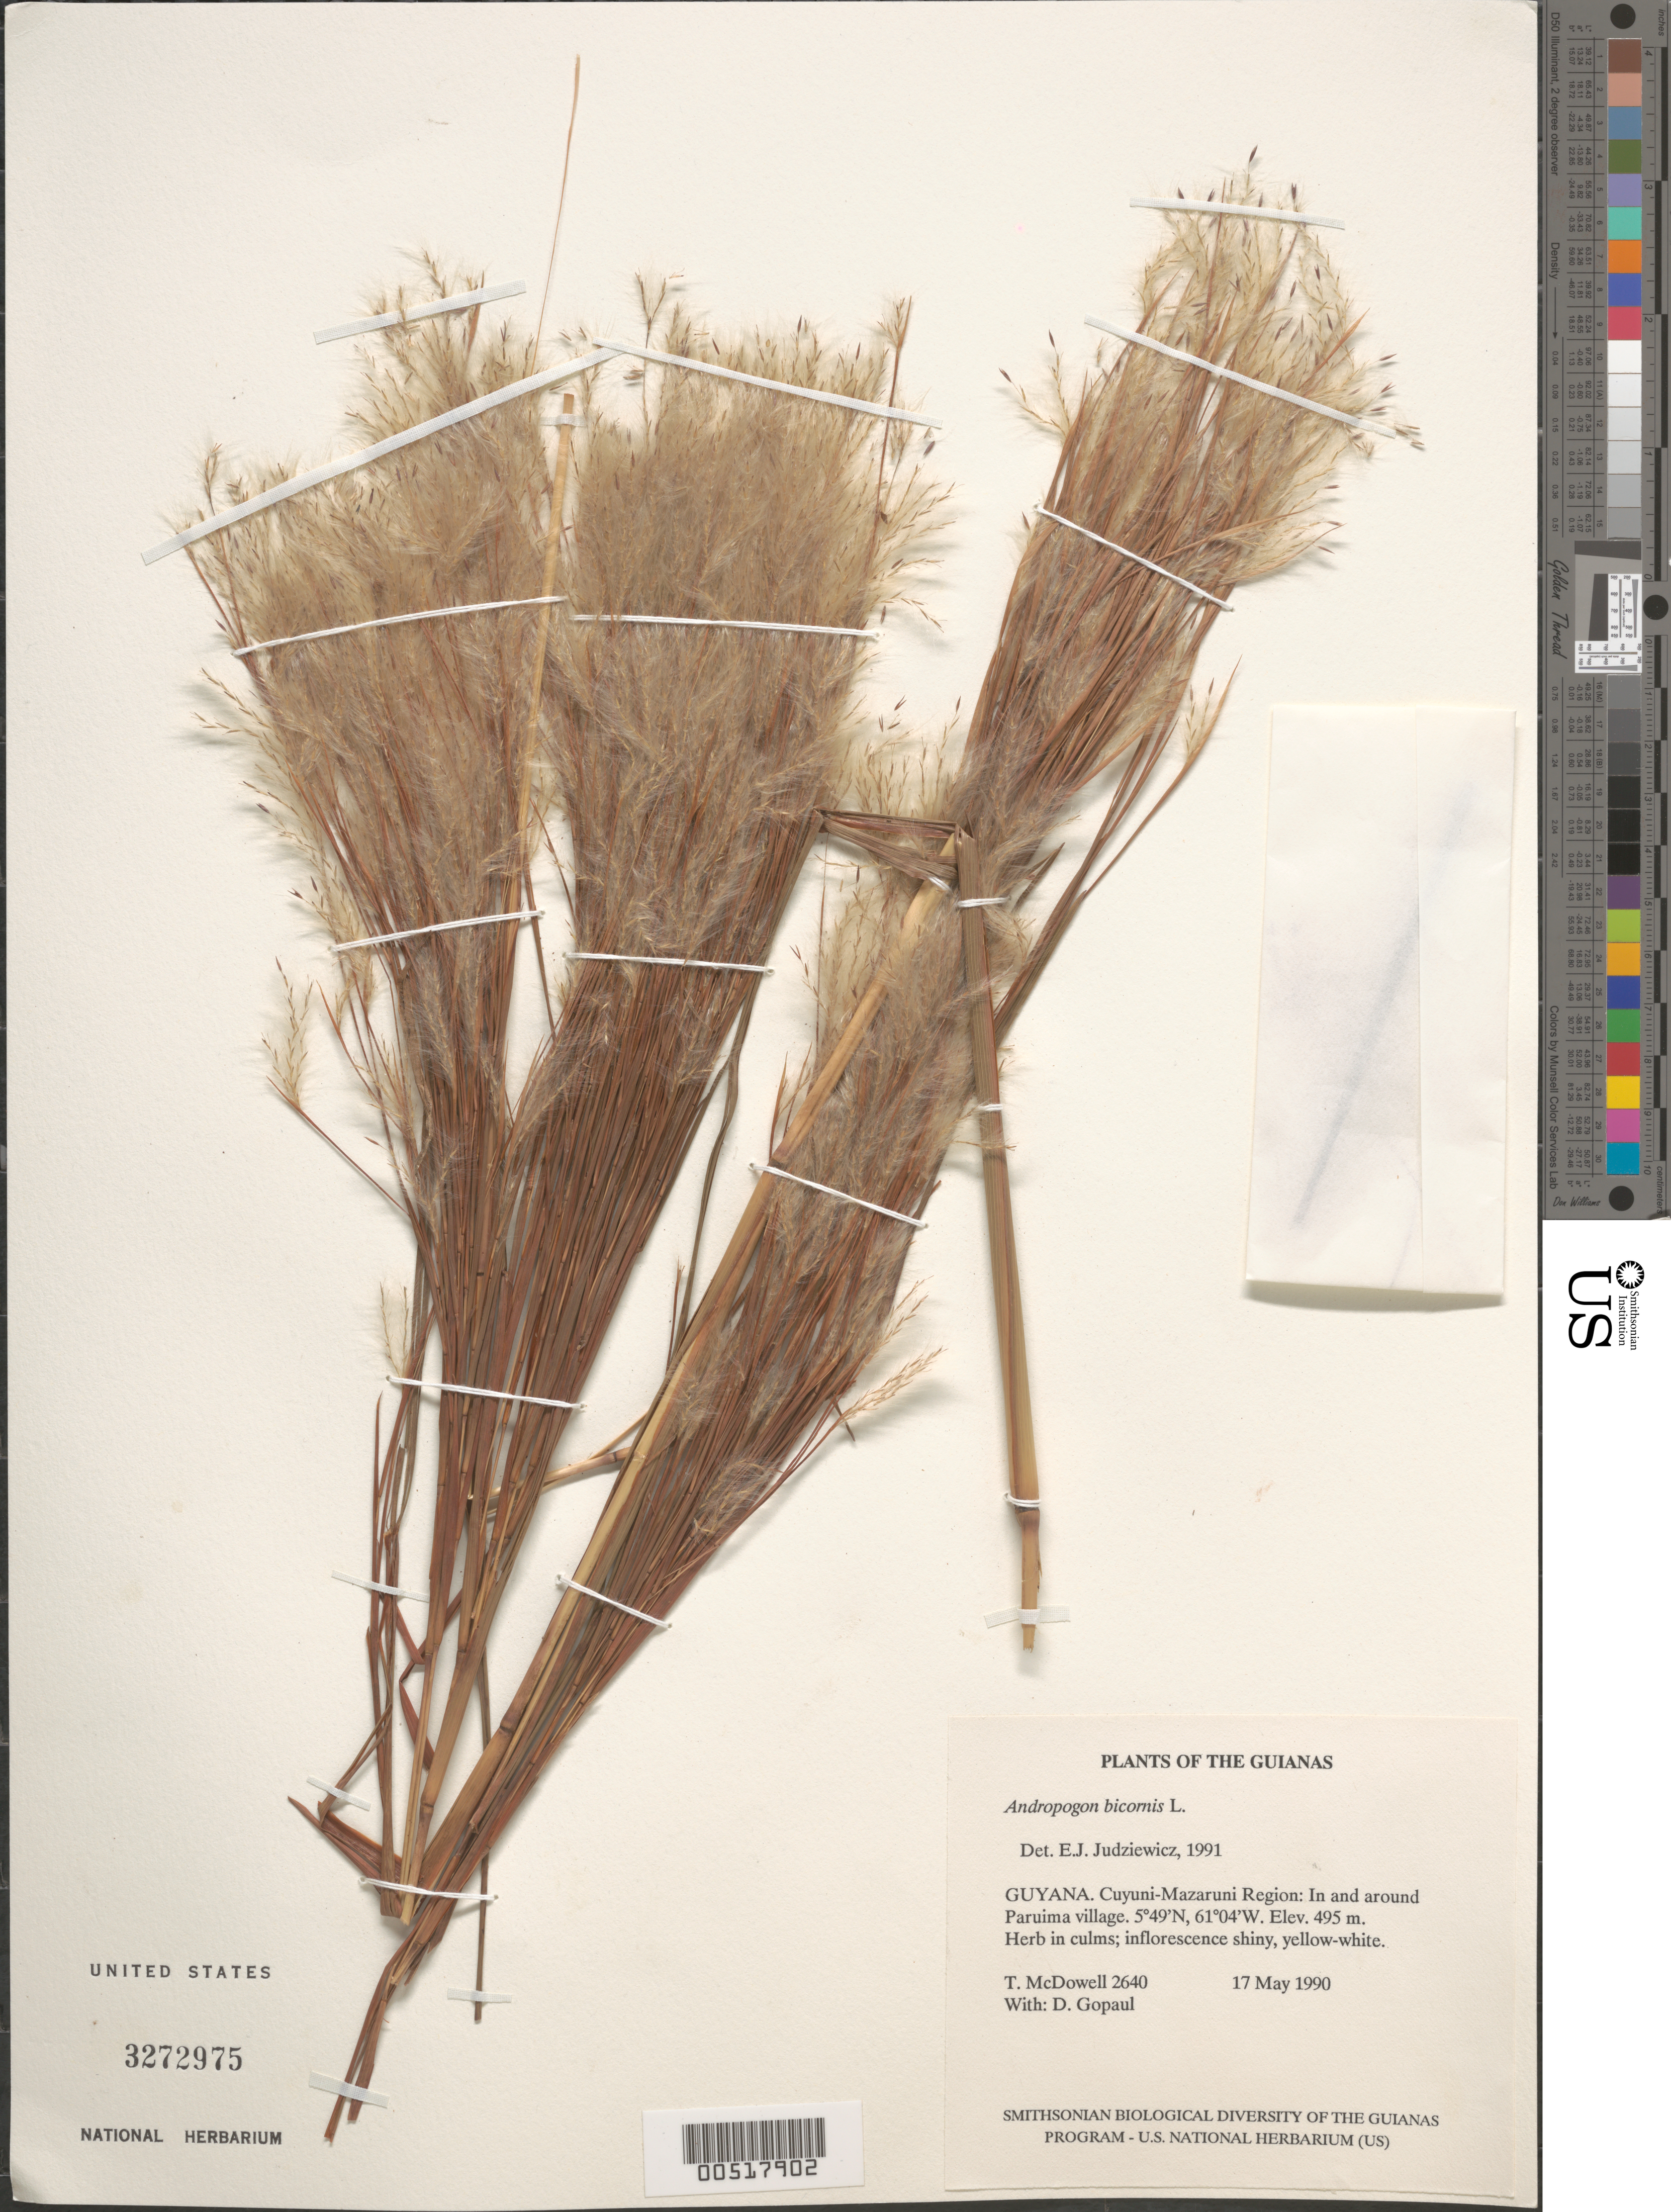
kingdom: Plantae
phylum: Tracheophyta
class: Liliopsida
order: Poales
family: Poaceae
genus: Andropogon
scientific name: Andropogon bicornis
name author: L.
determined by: Judziewicz, E. J.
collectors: T. McDowell & D. Gopaul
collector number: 2640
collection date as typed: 18 May 1990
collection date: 1990-05-18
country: Guyana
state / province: Cuyuni-Mazaruni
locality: In and around Paruima village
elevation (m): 495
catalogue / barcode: US 3272975